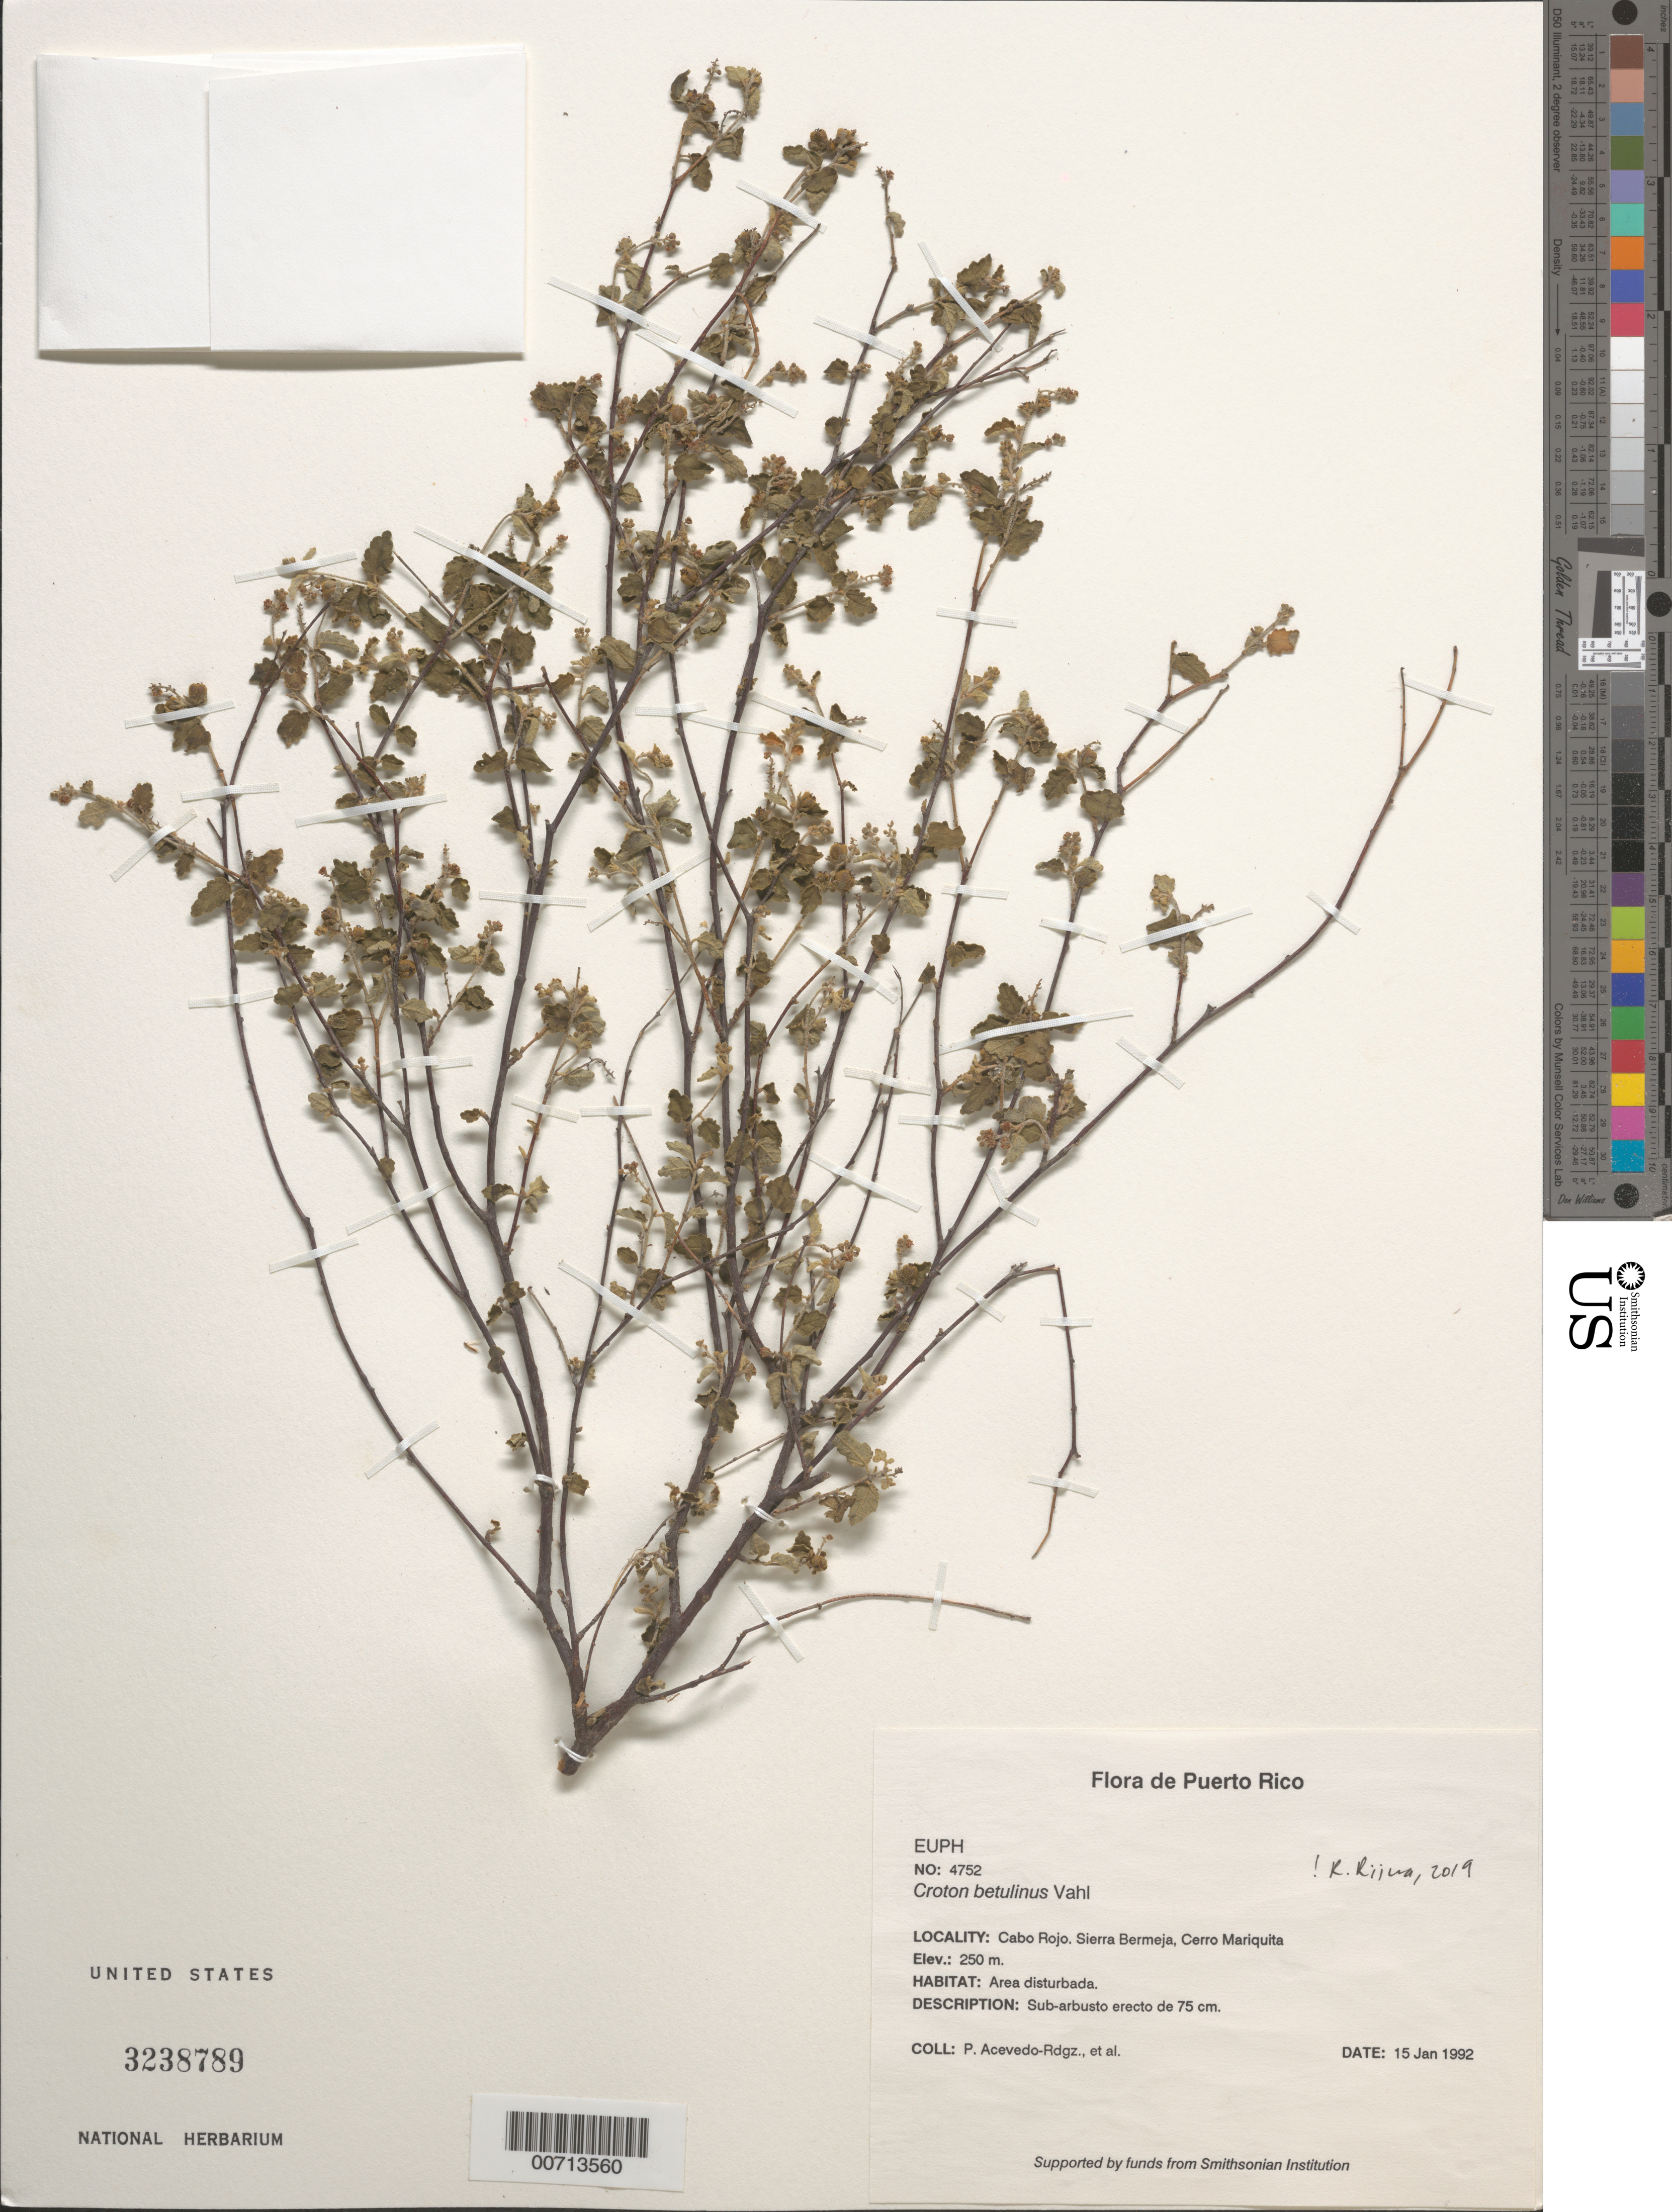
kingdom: Plantae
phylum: Tracheophyta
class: Magnoliopsida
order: Malpighiales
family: Euphorbiaceae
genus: Croton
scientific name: Croton betulinus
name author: Vahl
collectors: P. Acevedo-Rodr.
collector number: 4752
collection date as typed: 15 Jan 1992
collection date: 1992-01-15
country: Puerto Rico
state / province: Cabo Rojo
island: Puerto Rico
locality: Cabo Rojo; Sierra Bermeja, Cerro Mariquita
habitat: Area disturbada.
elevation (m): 250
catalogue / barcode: US 3238789